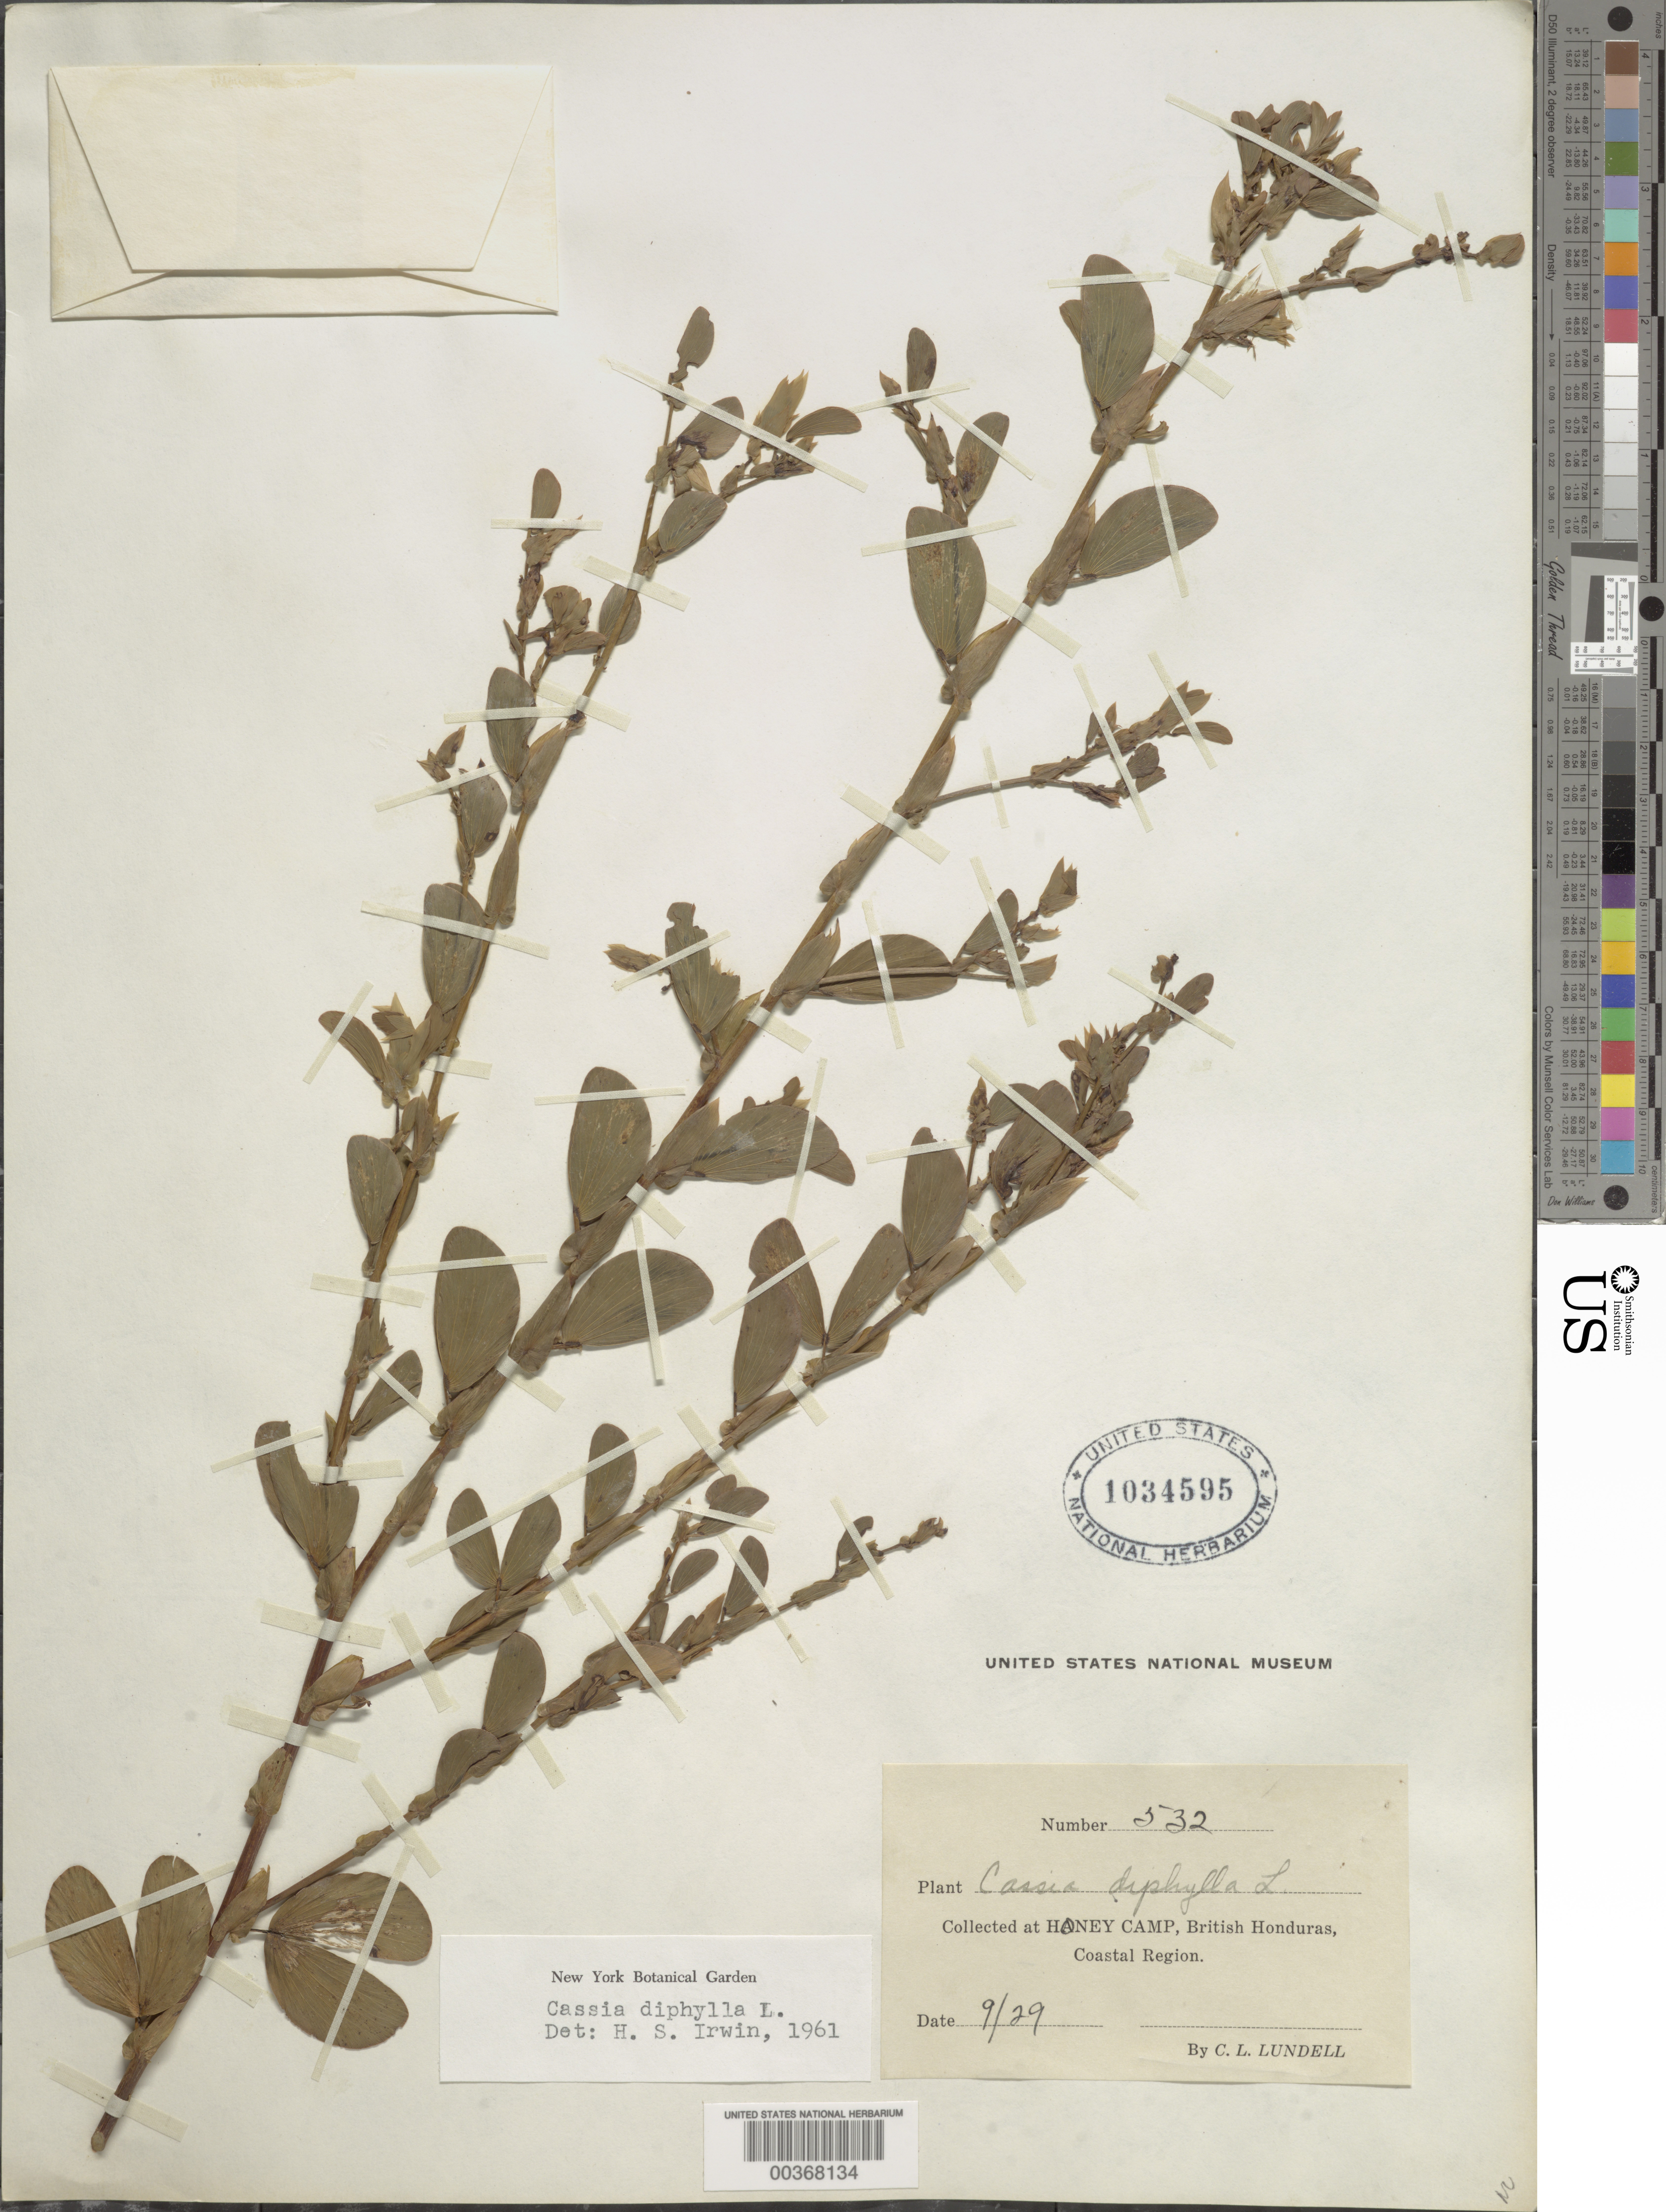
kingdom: Plantae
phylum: Tracheophyta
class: Magnoliopsida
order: Fabales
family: Fabaceae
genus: Chamaecrista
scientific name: Chamaecrista diphylla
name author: (L.) Greene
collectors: C. L. Lundell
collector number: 532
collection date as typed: Sep 1929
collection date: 1929-09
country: Belize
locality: Honey Camp; coastal region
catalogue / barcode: US 1034595